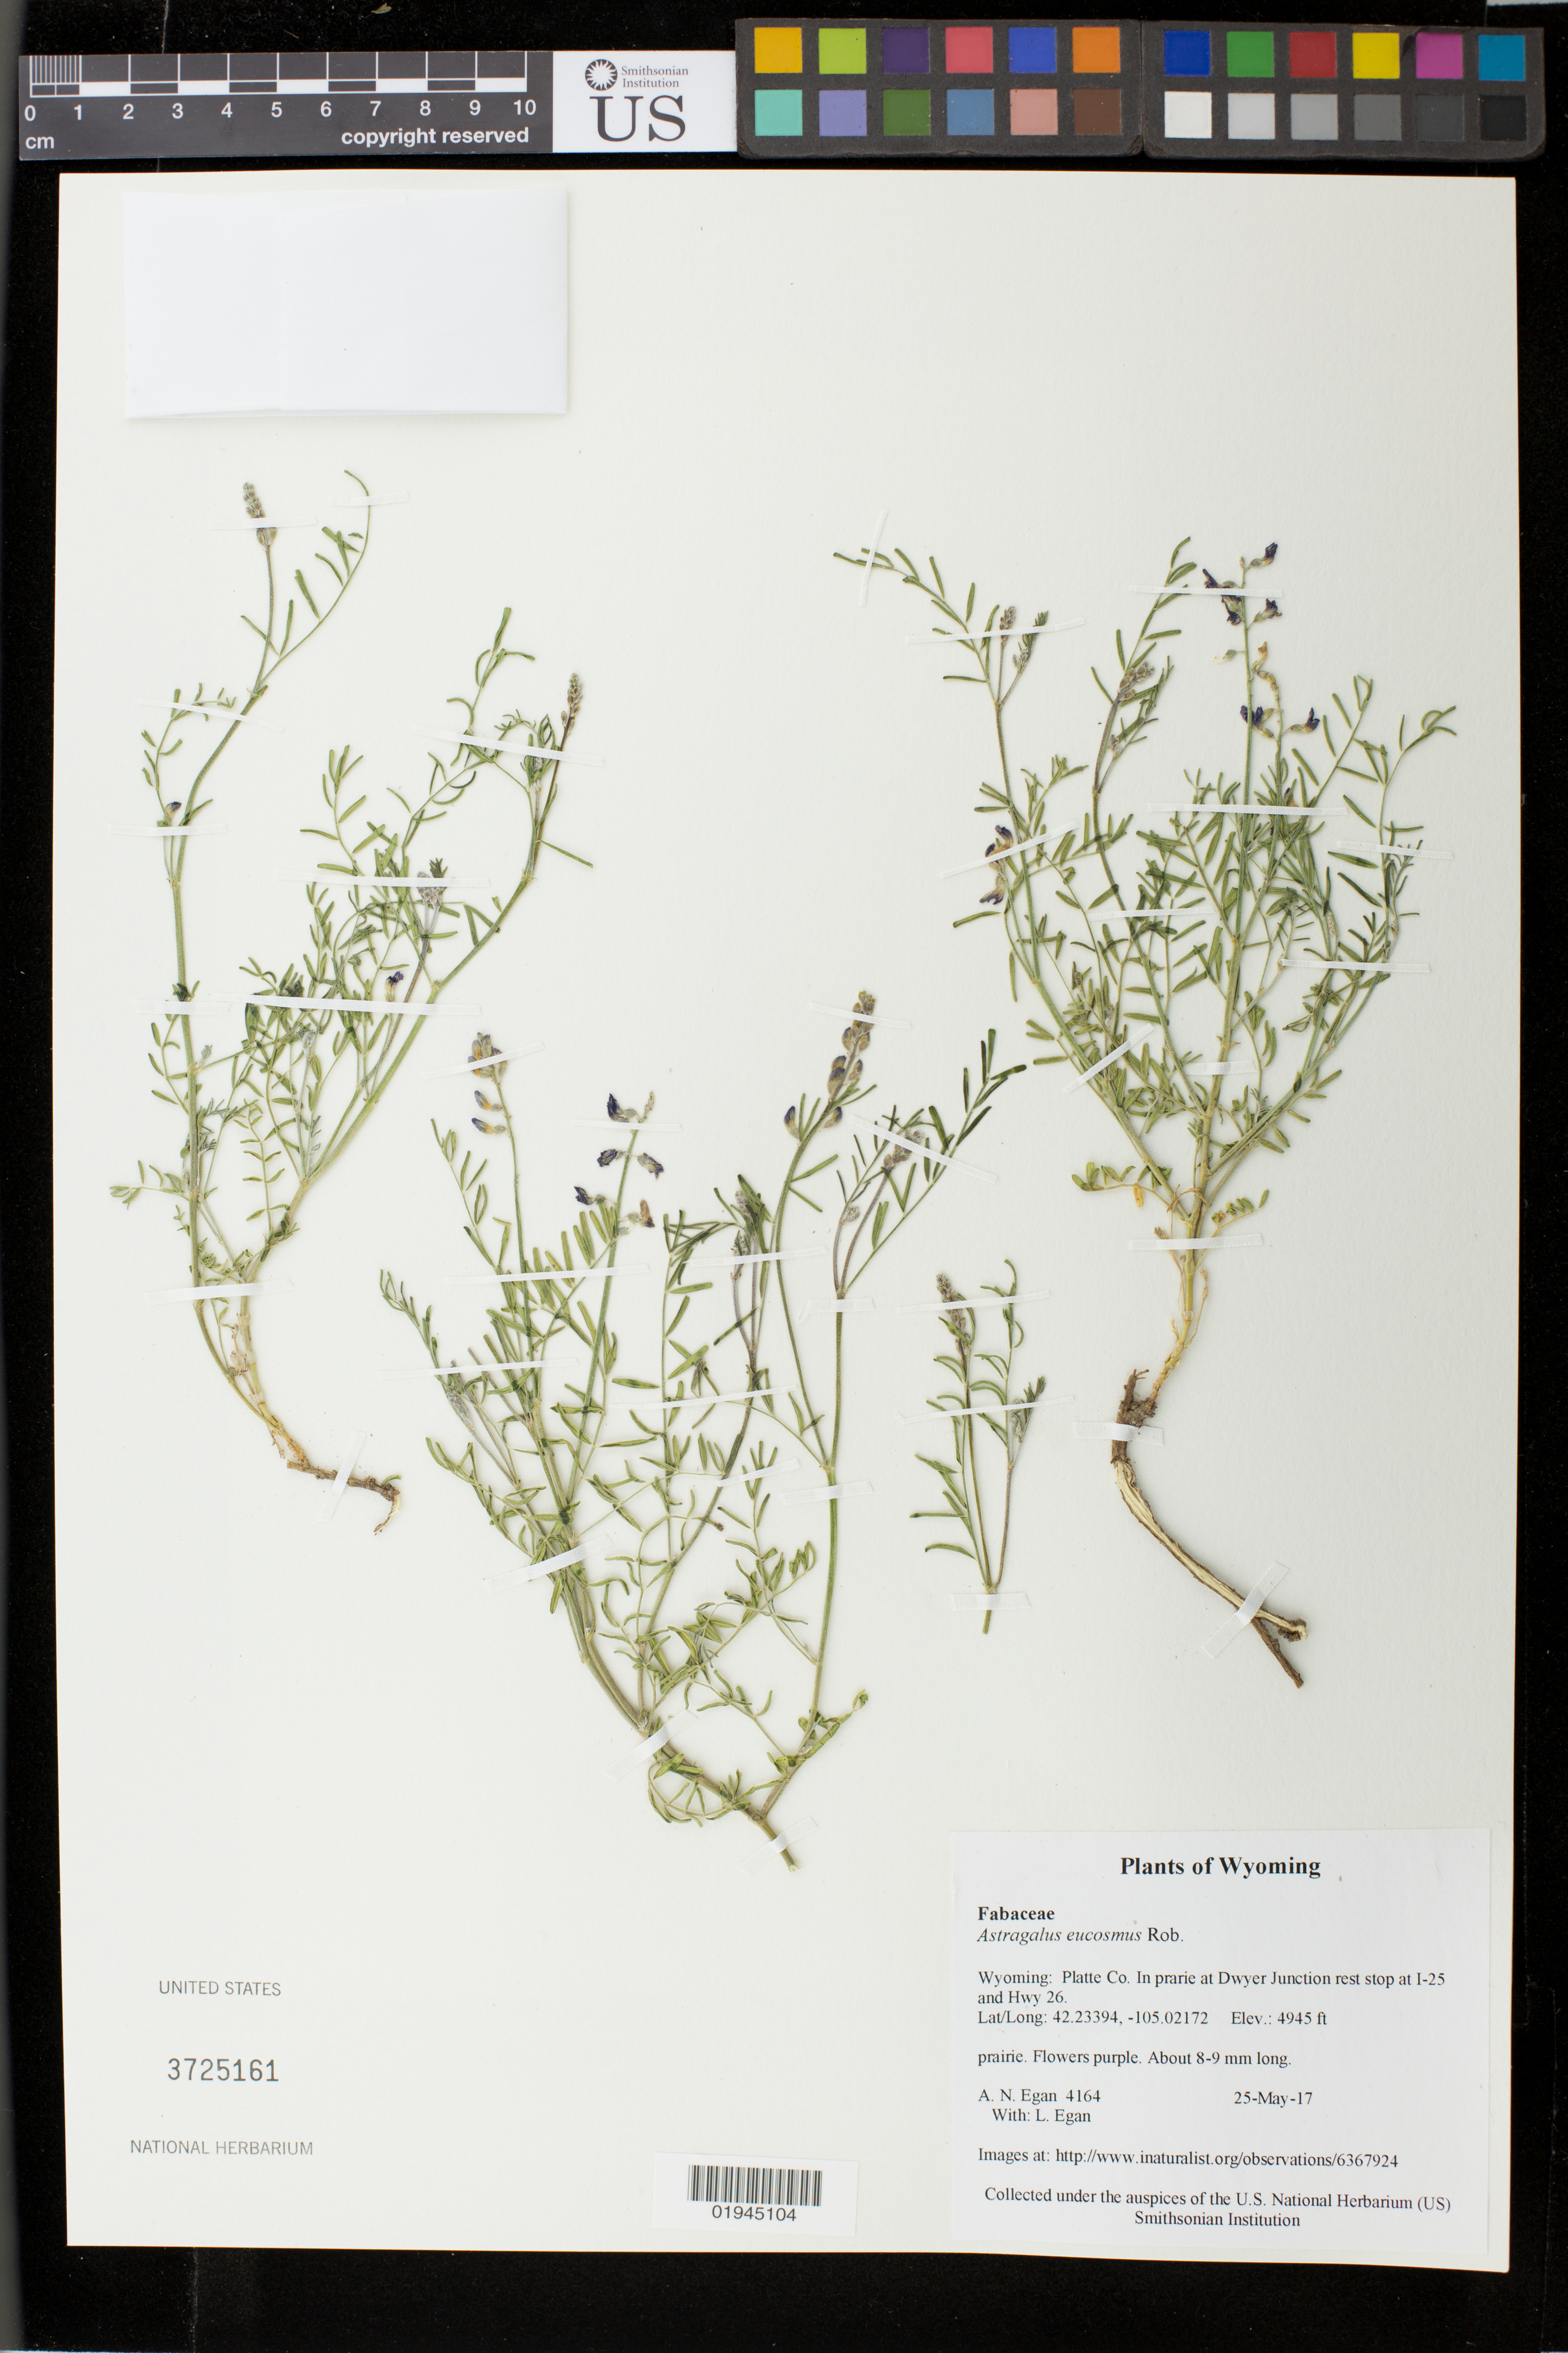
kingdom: Plantae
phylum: Tracheophyta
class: Magnoliopsida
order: Fabales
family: Fabaceae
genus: Astragalus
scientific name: Astragalus eucosmus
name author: B.L. Rob.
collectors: A. N. Egan & L. Egan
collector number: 4164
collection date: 2017-05-25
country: United States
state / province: Wyoming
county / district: Platte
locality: In prairie at Dwyer Junction rest stop at I-25 and Hwy 26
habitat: prairie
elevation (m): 1507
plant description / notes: http://www.inaturalist.org/observations/6367924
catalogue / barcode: US 3725161